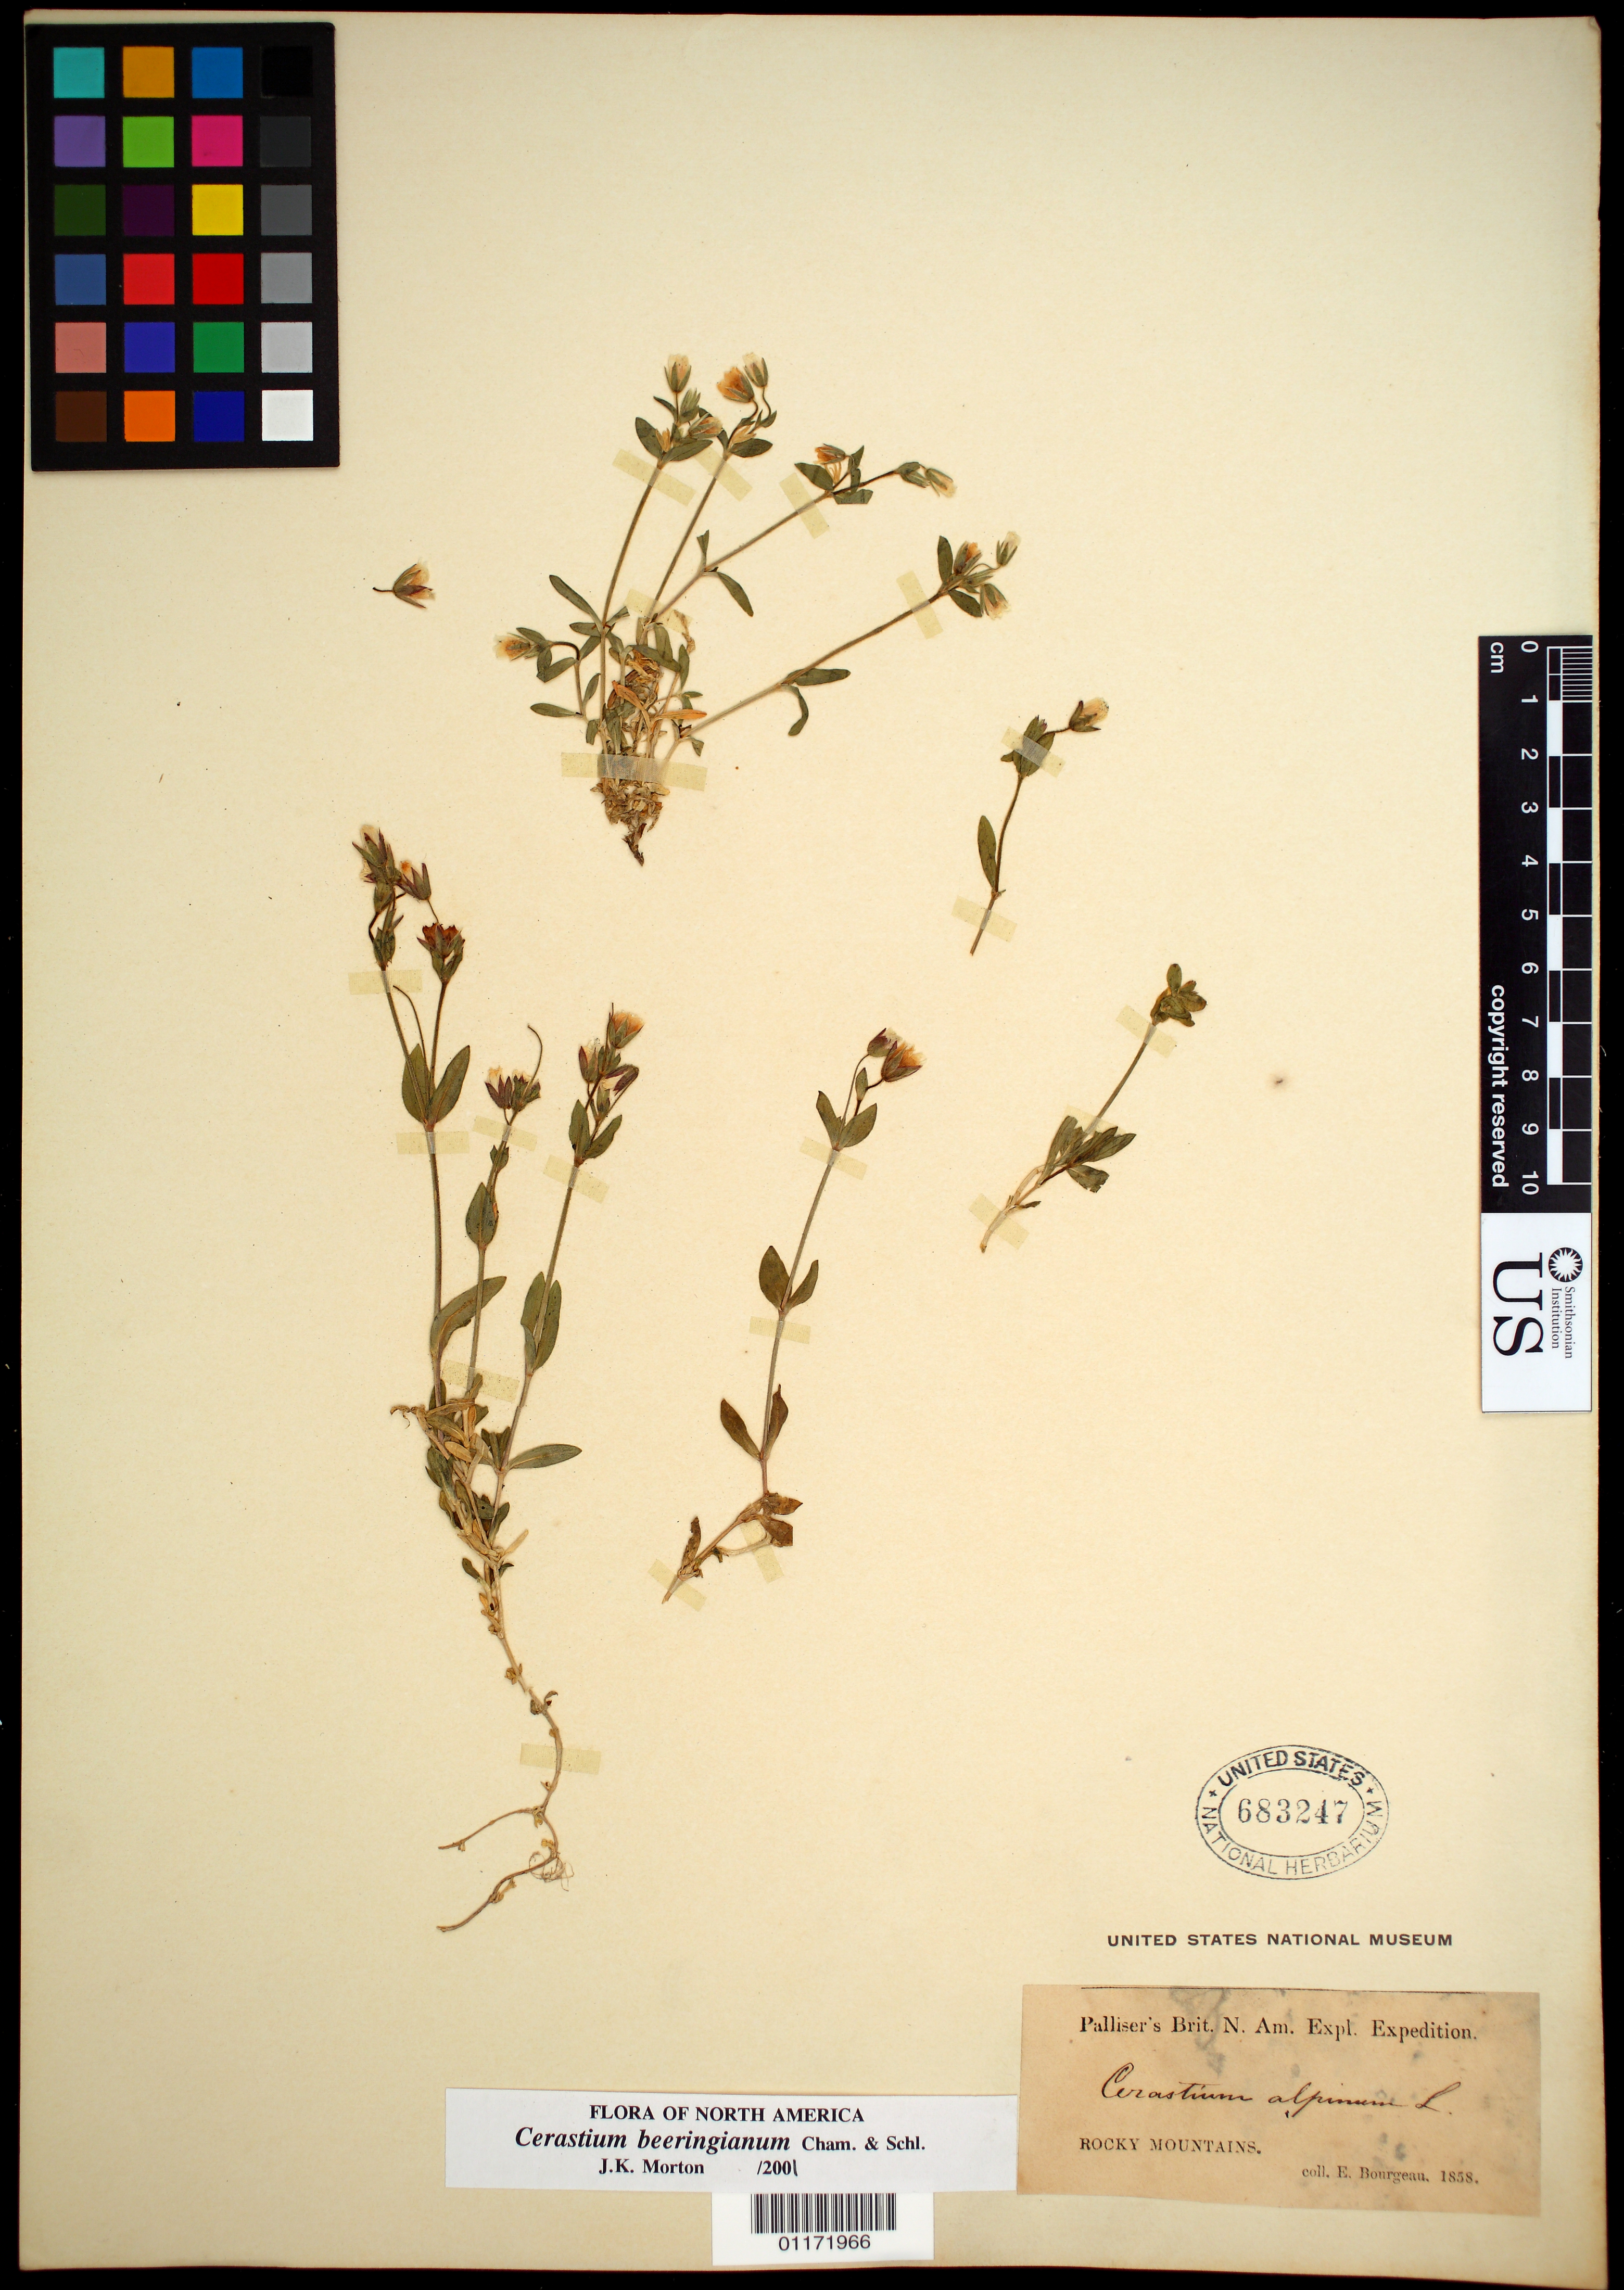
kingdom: Plantae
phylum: Tracheophyta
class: Magnoliopsida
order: Caryophyllales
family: Caryophyllaceae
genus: Cerastium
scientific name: Cerastium beeringianum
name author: Cham. & Schltdl.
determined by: Morton, J. K.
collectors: E. Bourgeau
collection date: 1853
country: Canada / United States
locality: Rocky Mountains.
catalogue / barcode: US 683247